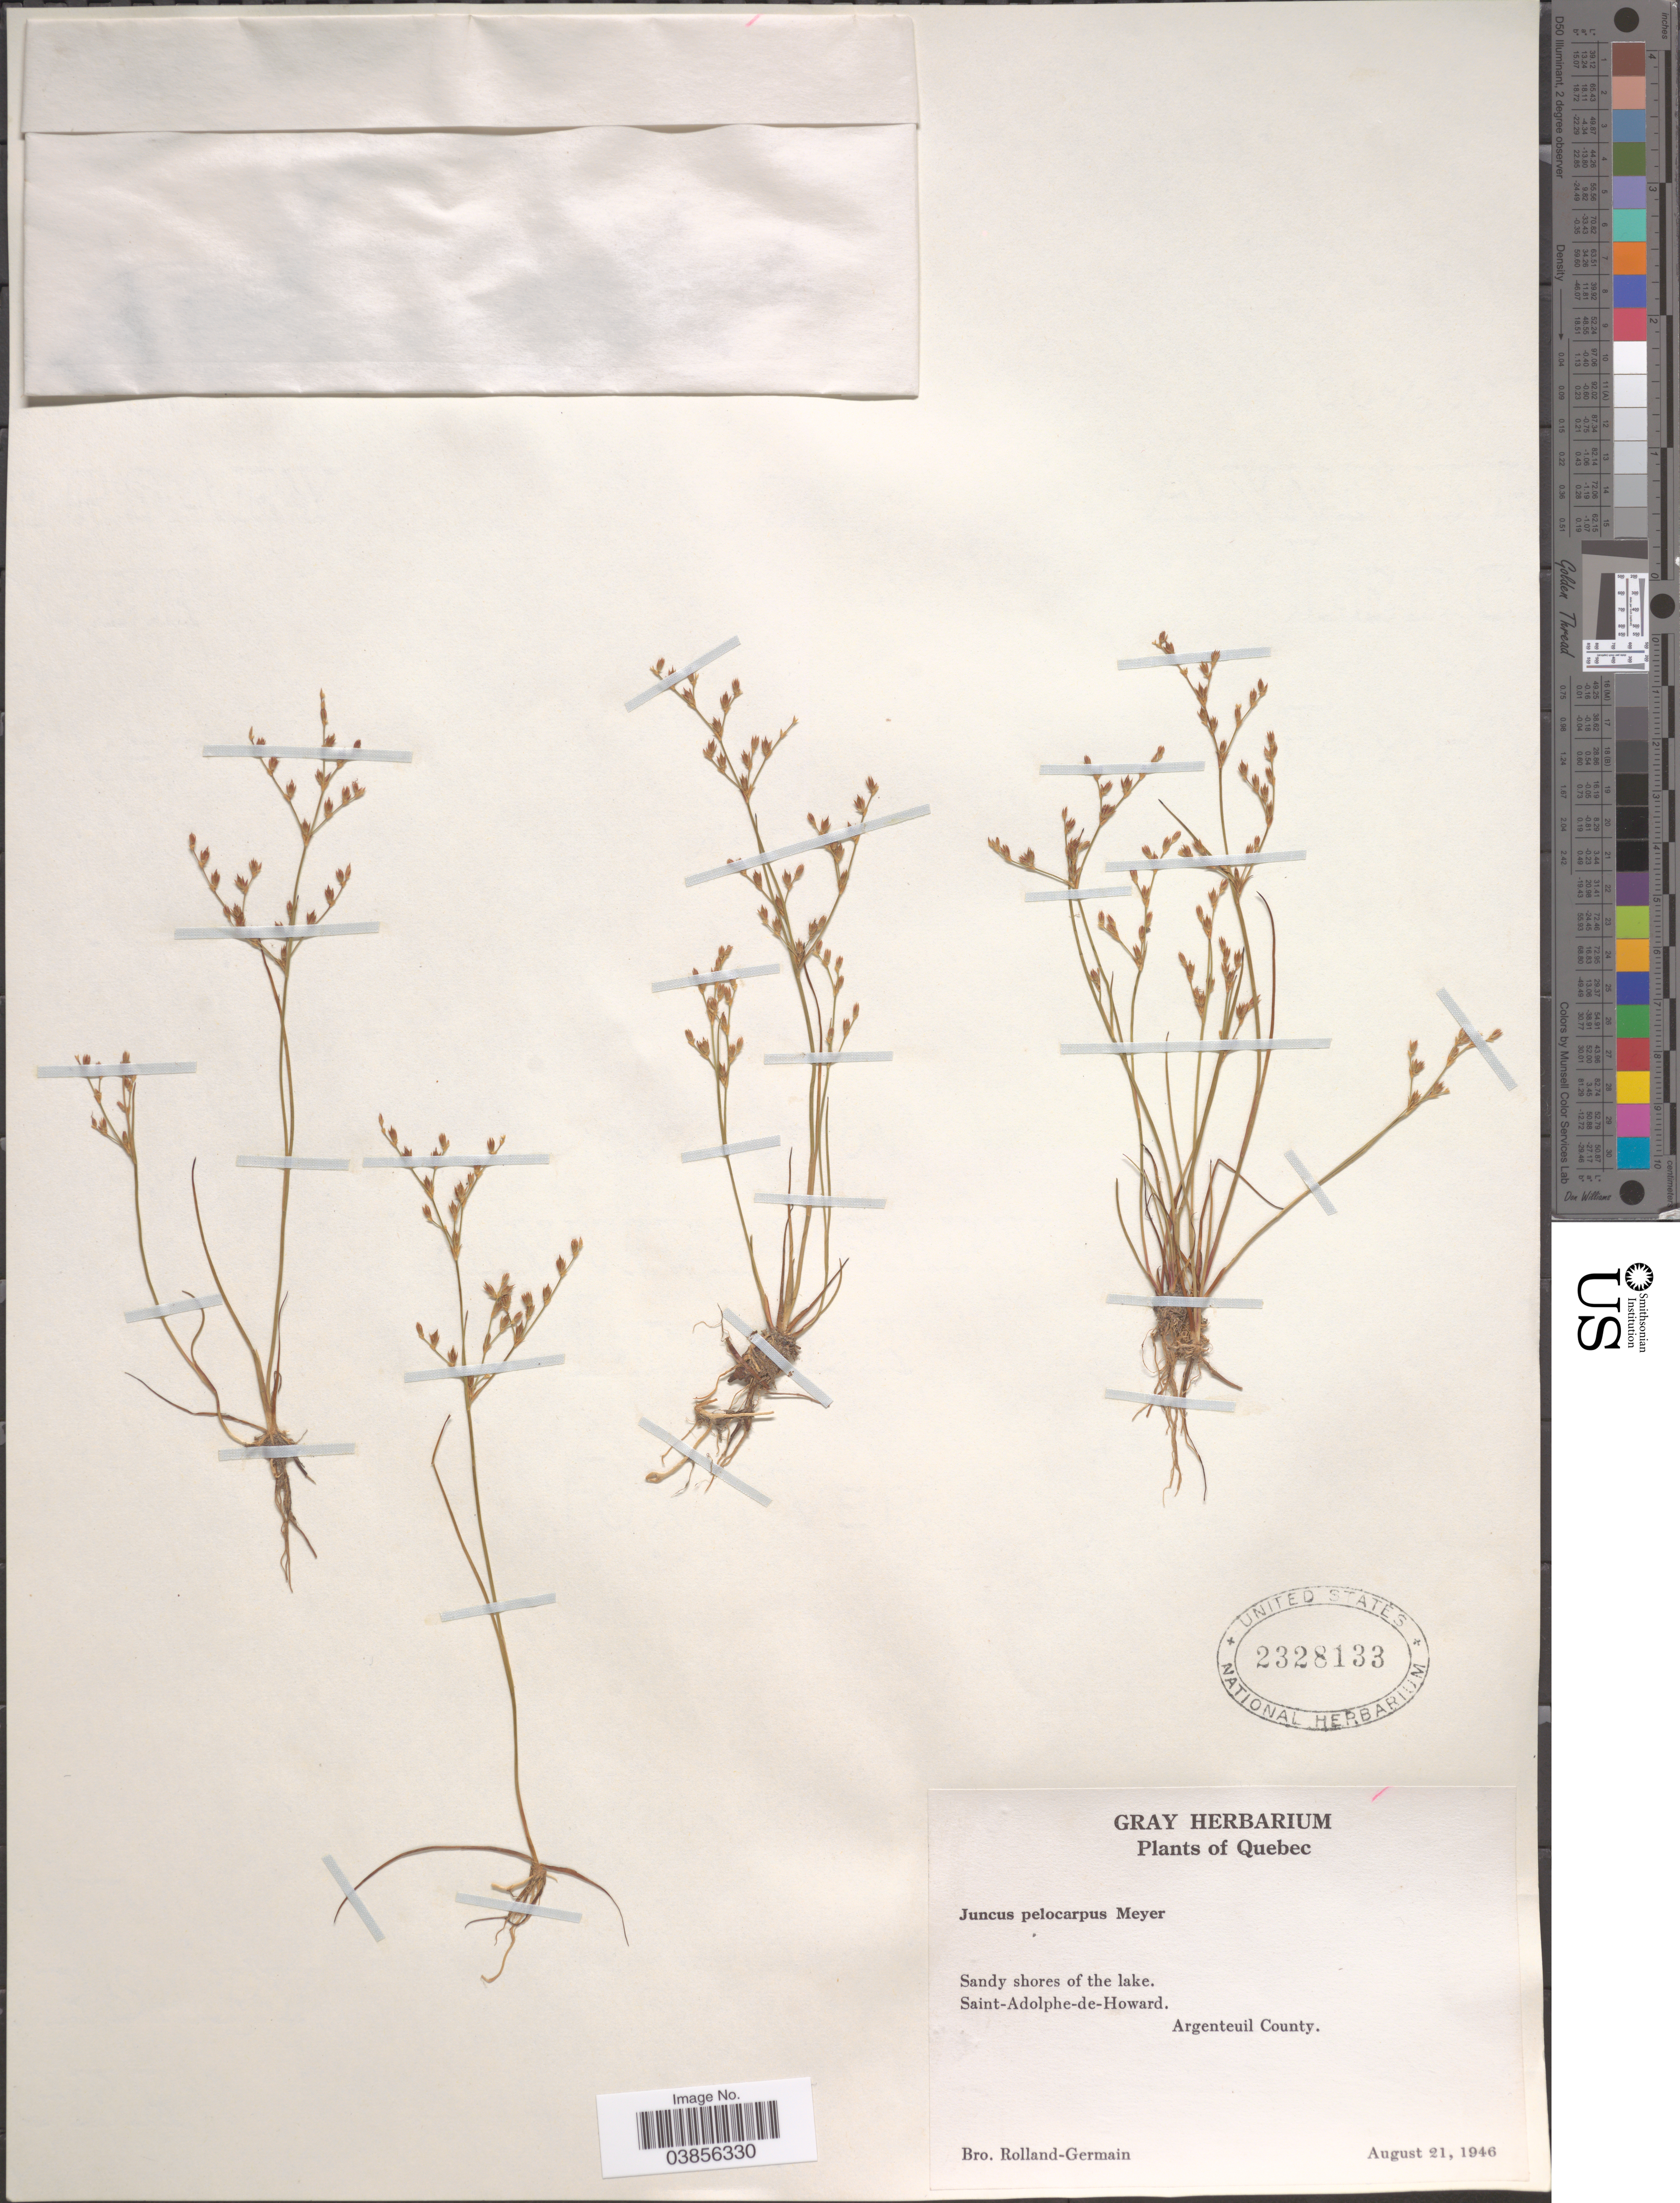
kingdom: Plantae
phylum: Tracheophyta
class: Liliopsida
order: Poales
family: Juncaceae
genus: Juncus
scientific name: Juncus pelocarpus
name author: E. Mey.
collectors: Rolland-Germain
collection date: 1946-08-21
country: Canada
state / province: Quebec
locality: Saint-Adolphe-de-Howard. Argenteuil County.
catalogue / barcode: US 2328133